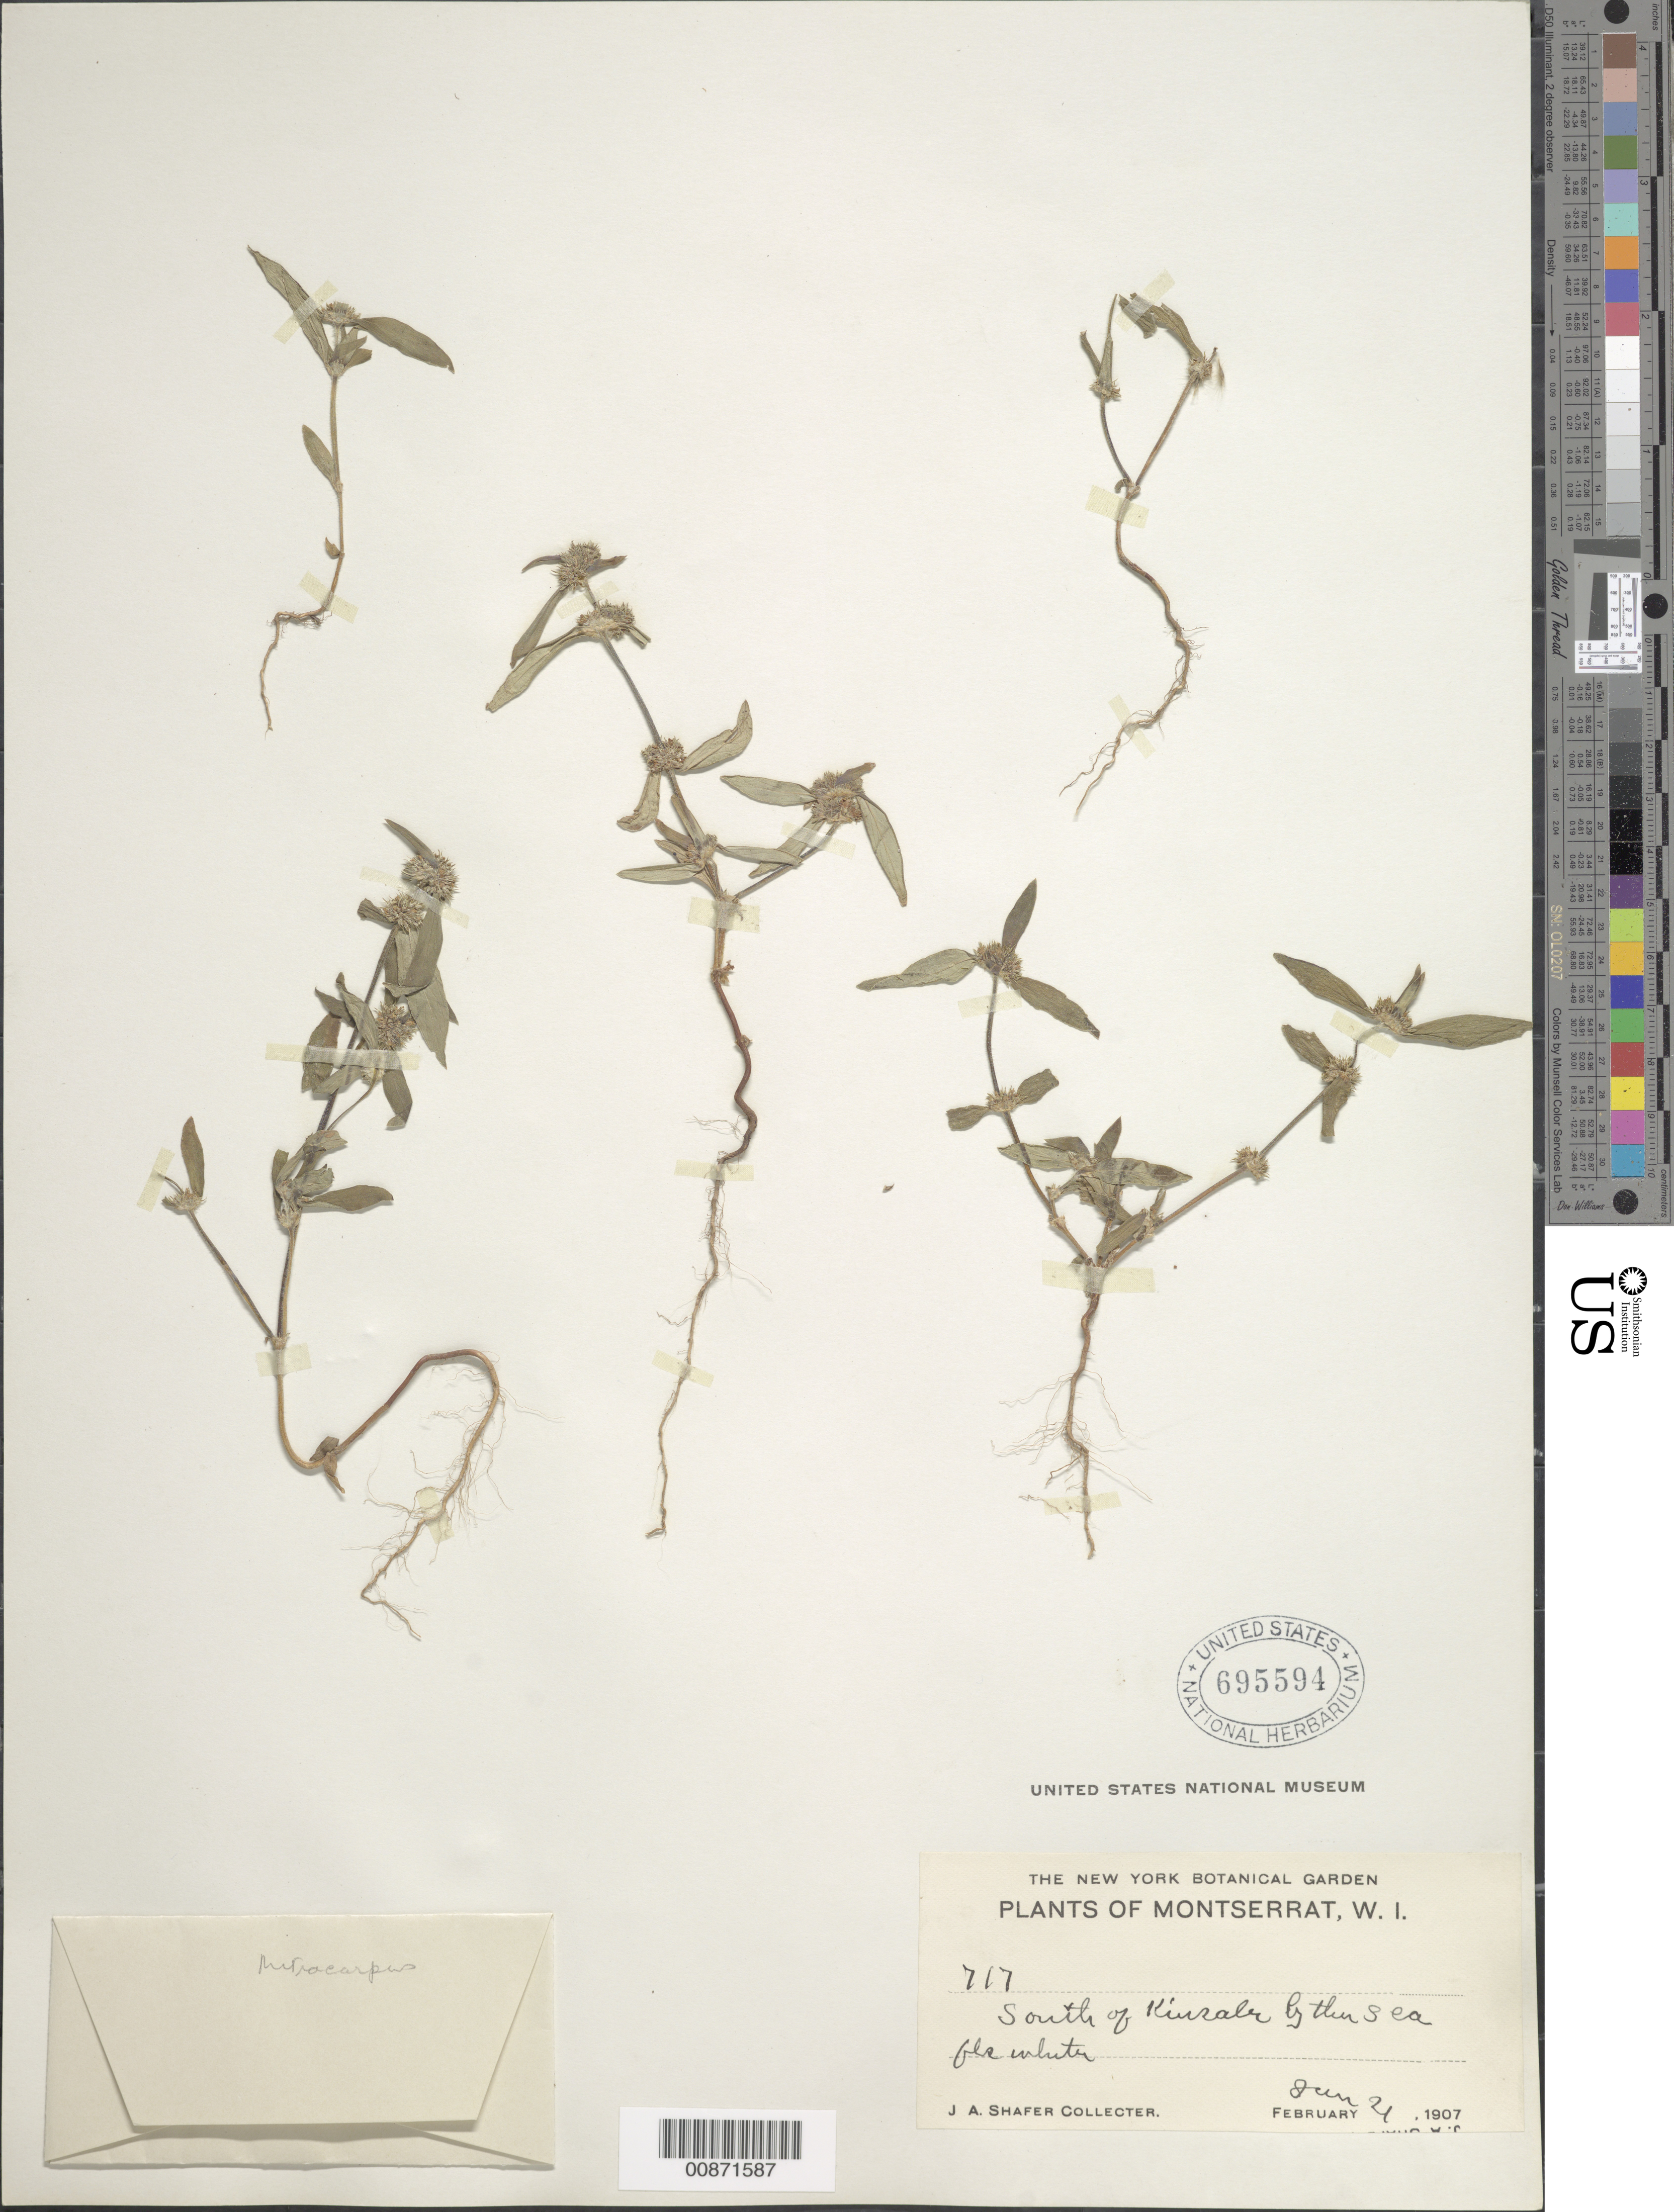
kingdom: Plantae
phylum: Tracheophyta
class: Magnoliopsida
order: Gentianales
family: Rubiaceae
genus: Mitracarpus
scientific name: Mitracarpus hirtus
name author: (L.) DC.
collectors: J. A. Shafer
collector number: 717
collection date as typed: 21 Jan 1907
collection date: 1907-01-21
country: Montserrat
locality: South of Kinsalr (sp?)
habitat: By the sea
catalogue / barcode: US 695594